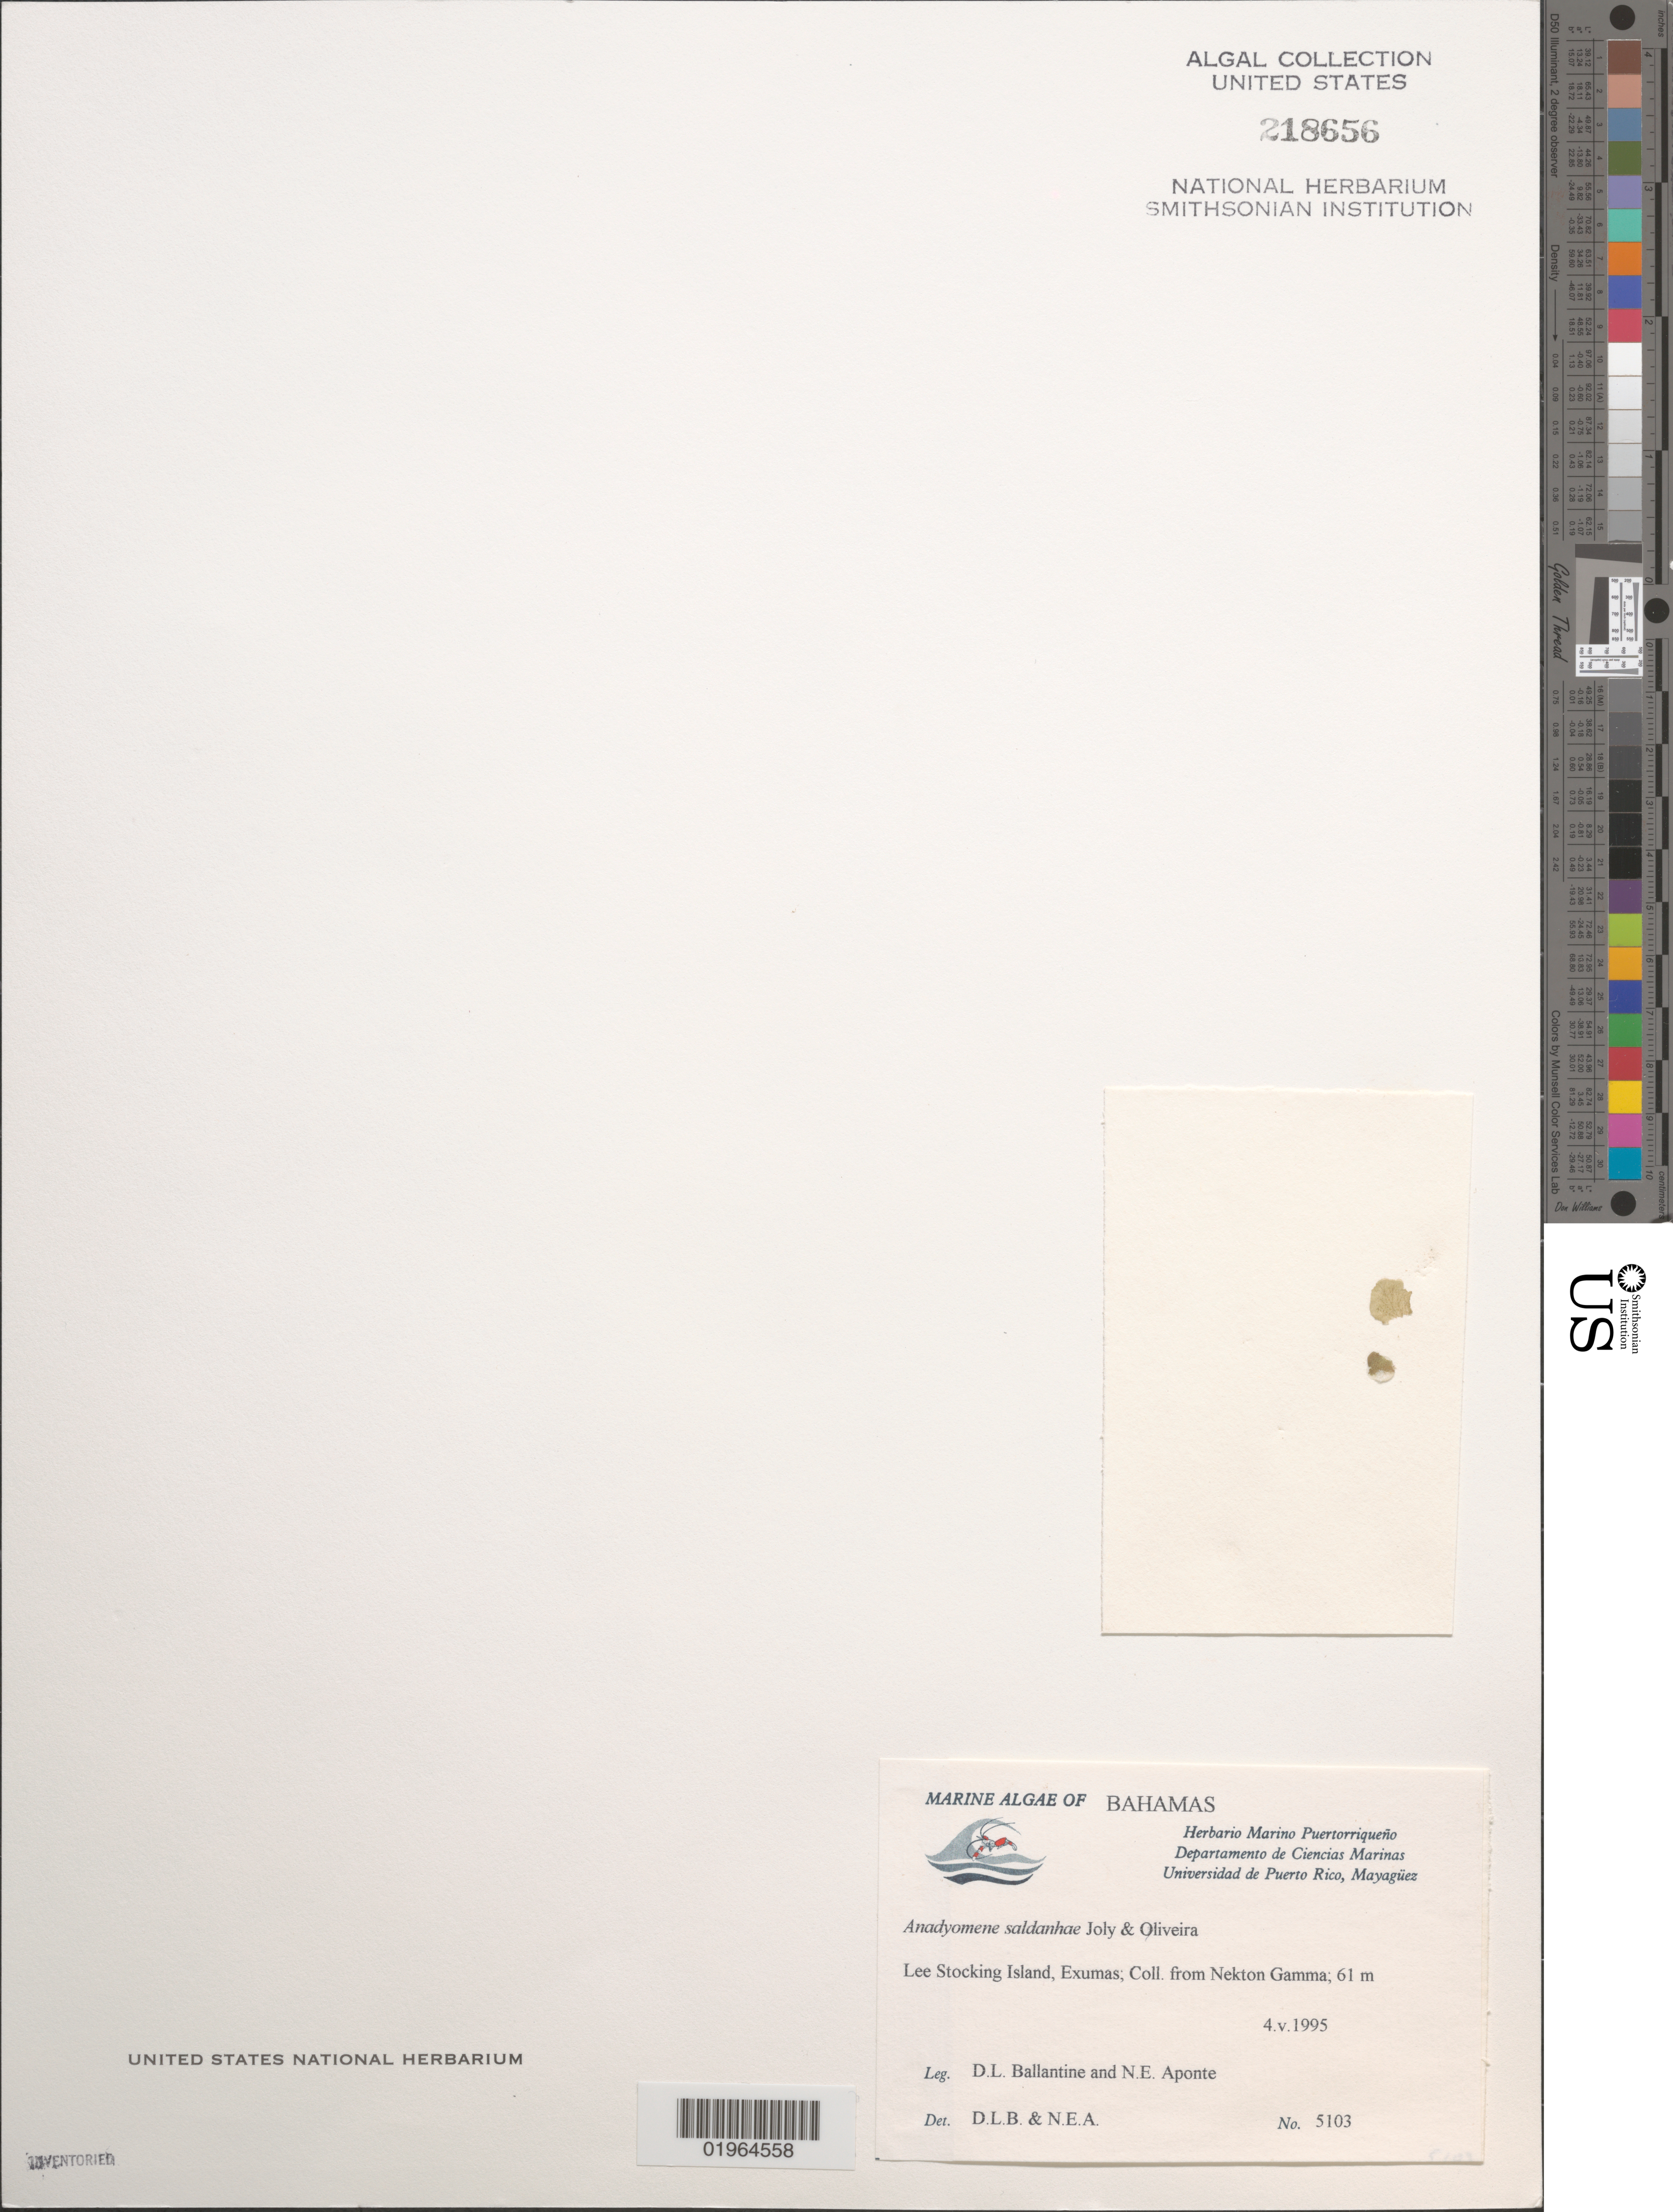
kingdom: Plantae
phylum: Chlorophyta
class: Ulvophyceae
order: Cladophorales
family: Anadyomenaceae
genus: Anadyomene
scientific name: Anadyomene saldanhae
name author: A.B. Joly & E.C. Oliveira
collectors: D.L. Ballantine & N. E. Aponte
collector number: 5103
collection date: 1995-05-04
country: Bahamas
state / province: Exuma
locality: Lee Stocking Island, Exumas; from Nekton Gamma.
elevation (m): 61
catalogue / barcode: US 218656